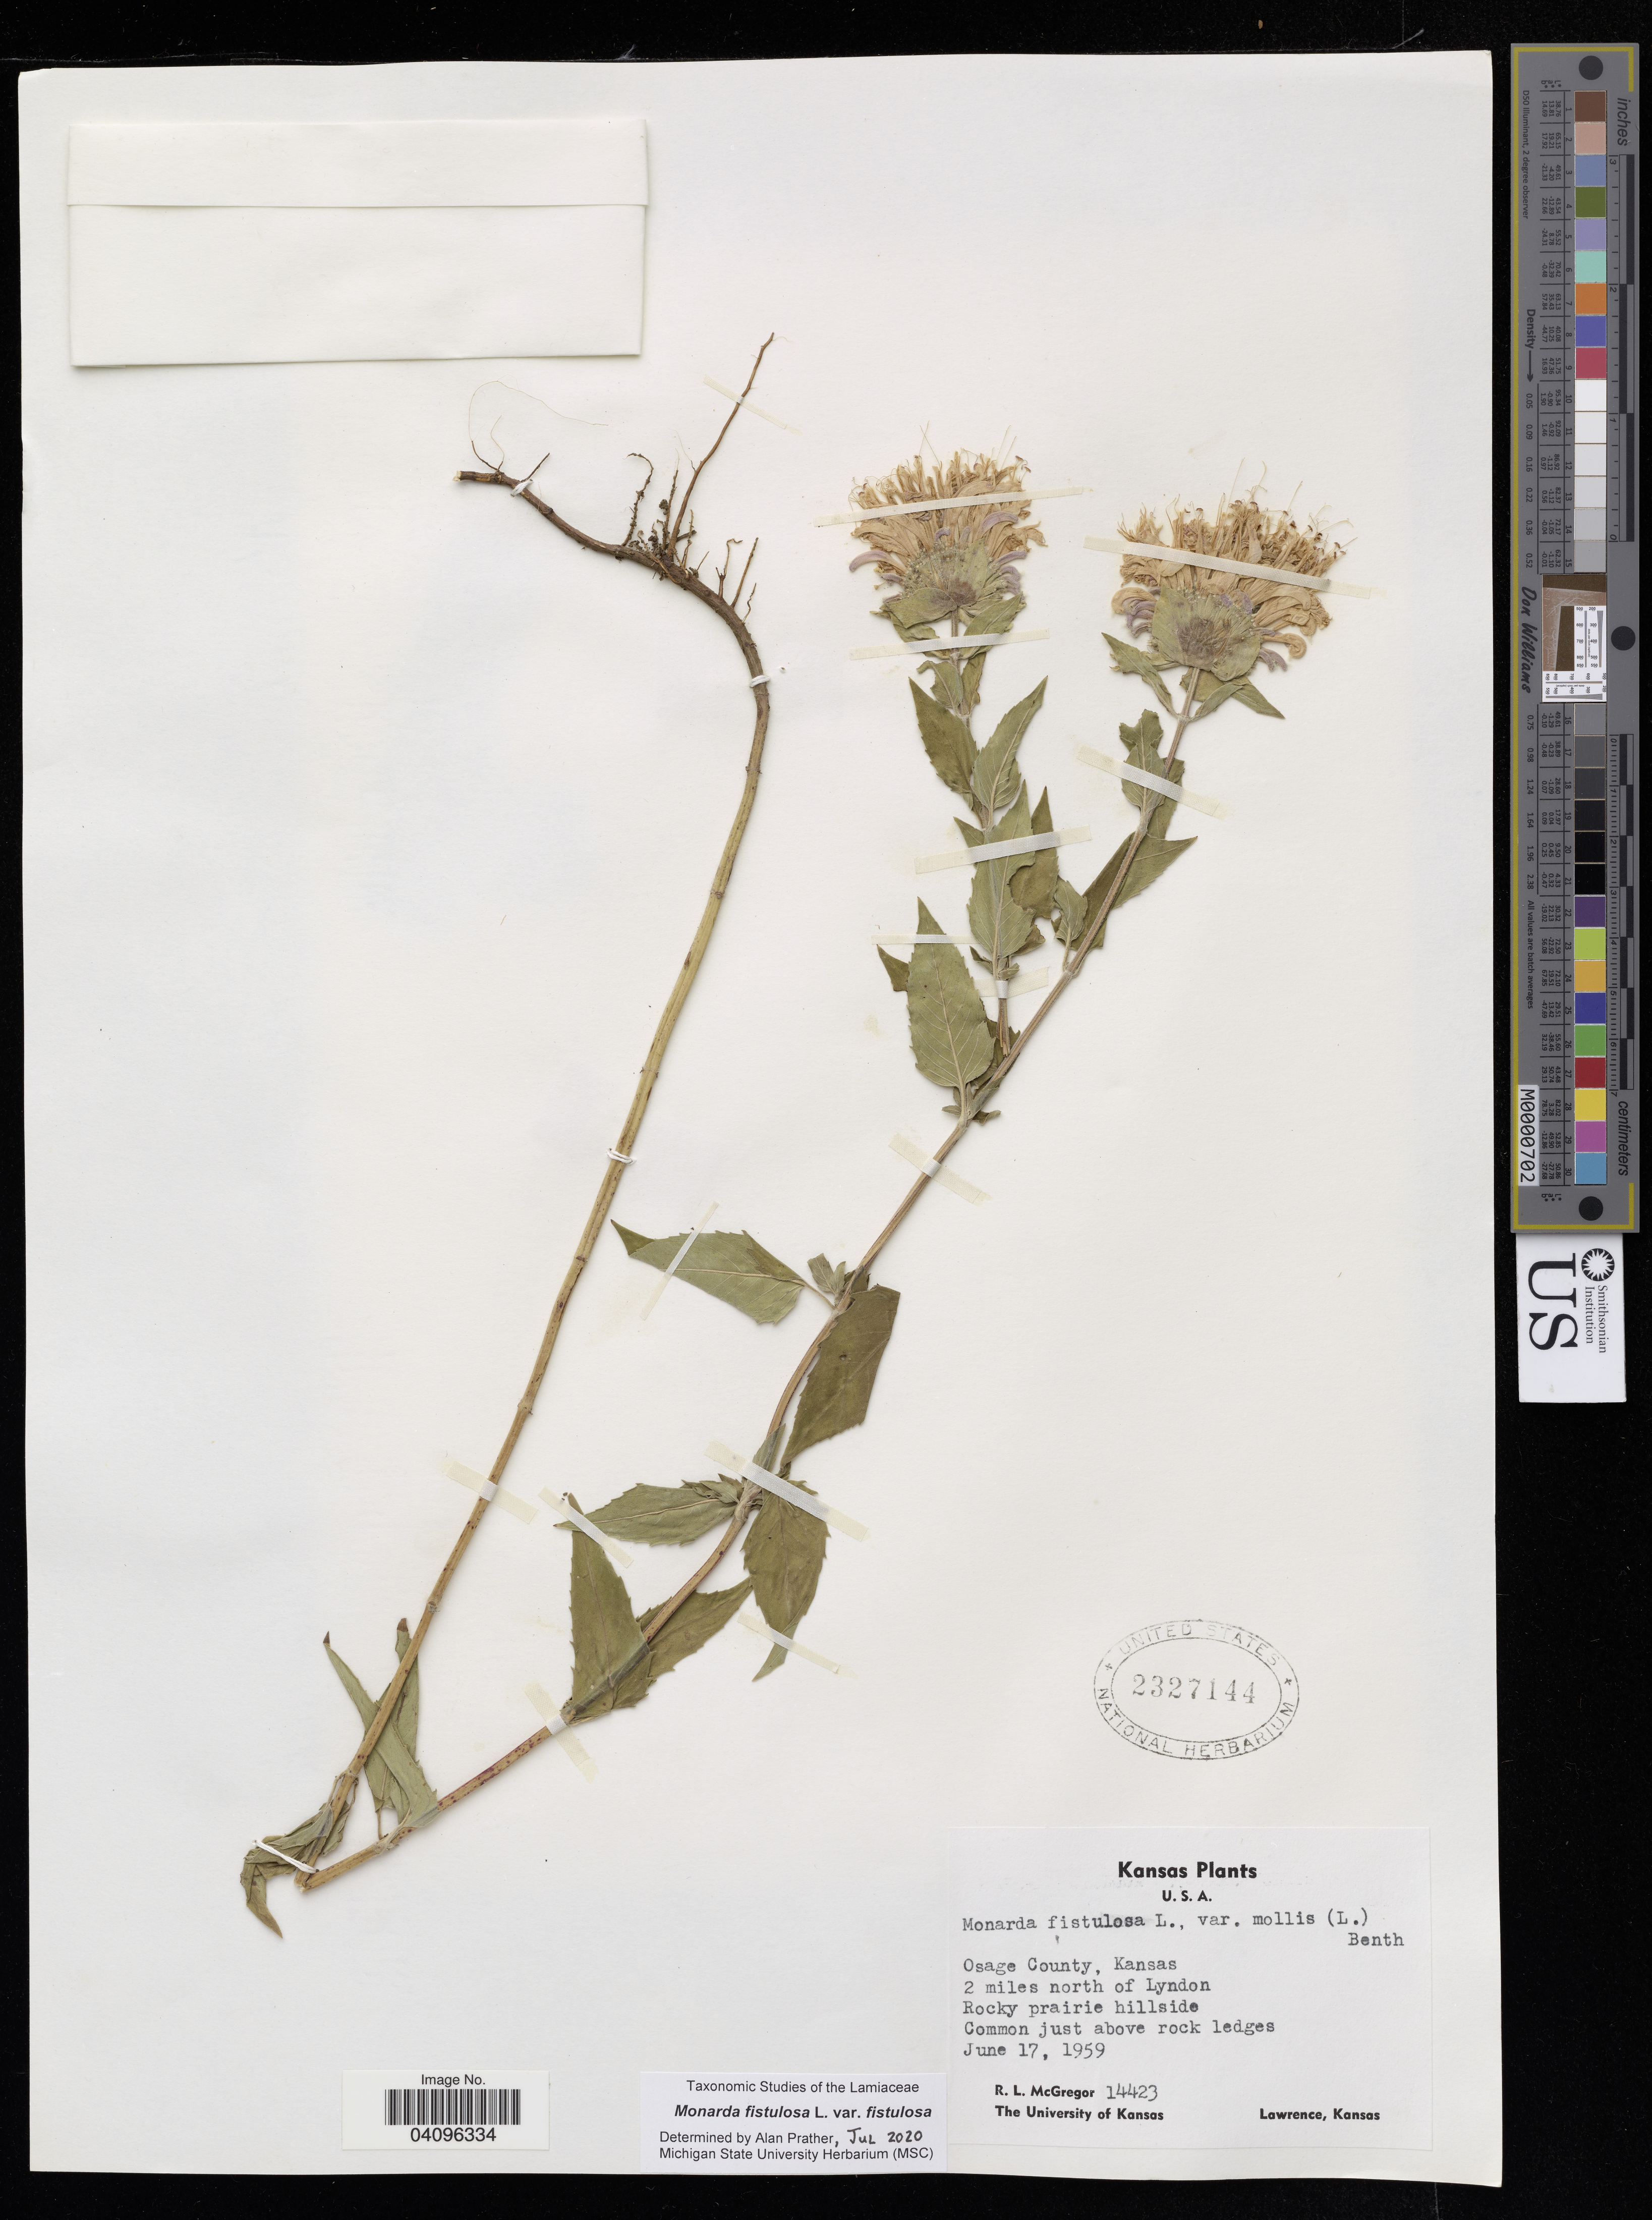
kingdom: Plantae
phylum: Tracheophyta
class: Magnoliopsida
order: Lamiales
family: Lamiaceae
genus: Monarda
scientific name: Monarda fistulosa var. fistulosa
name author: L.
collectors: R. McGregor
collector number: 14423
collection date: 1959-06-17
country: United States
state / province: Kansas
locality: Osage County, Kansas, 2 miles north of Lyndon.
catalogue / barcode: US 2327144